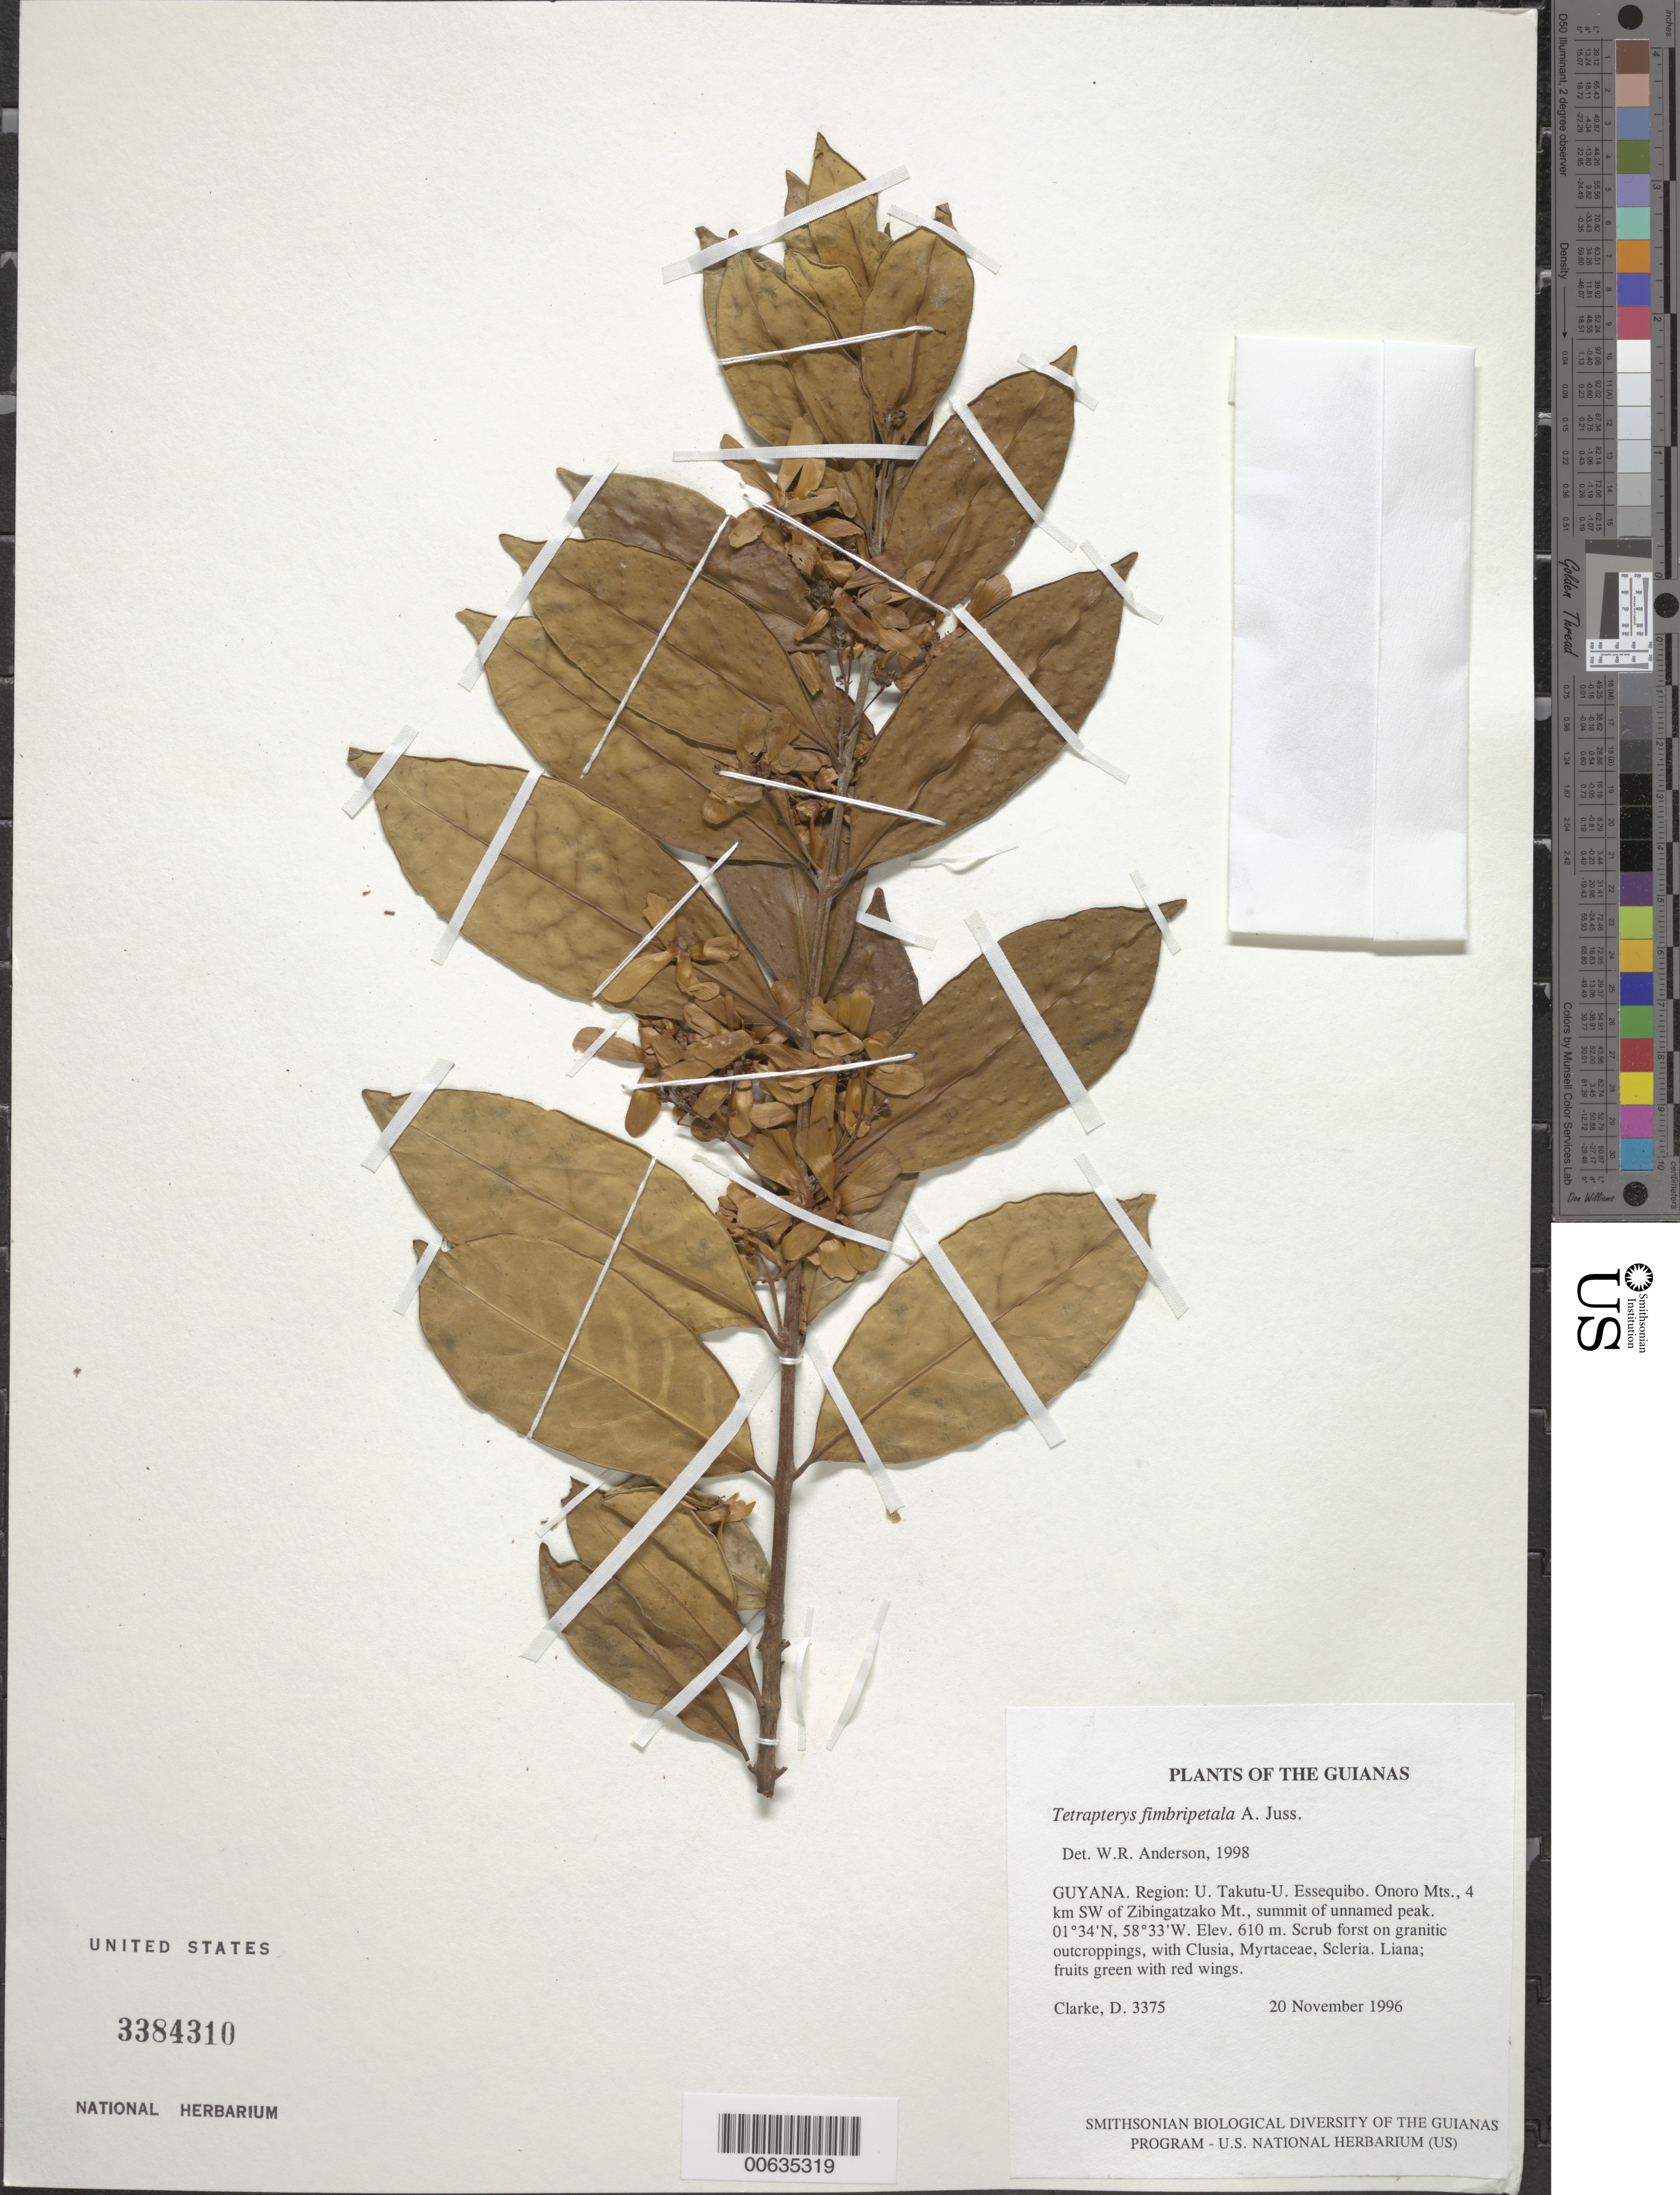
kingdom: Plantae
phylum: Tracheophyta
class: Magnoliopsida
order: Malpighiales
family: Malpighiaceae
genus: Glicophyllum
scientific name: Glicophyllum fimbripetalum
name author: (A. Juss.) R.F. Almeida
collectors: H. D. Clarke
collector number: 3375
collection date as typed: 20 November 1996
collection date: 1996-11-20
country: Guyana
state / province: U. Takutu-U. Essequibo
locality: Onoro Mts., 4 km SW of Zibingatzako Mt., summit of unnamed peak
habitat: Scrub forest on granitic outcroppings, with Clusia, Myrtaceae, Scleria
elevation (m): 610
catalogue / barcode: US 3384310